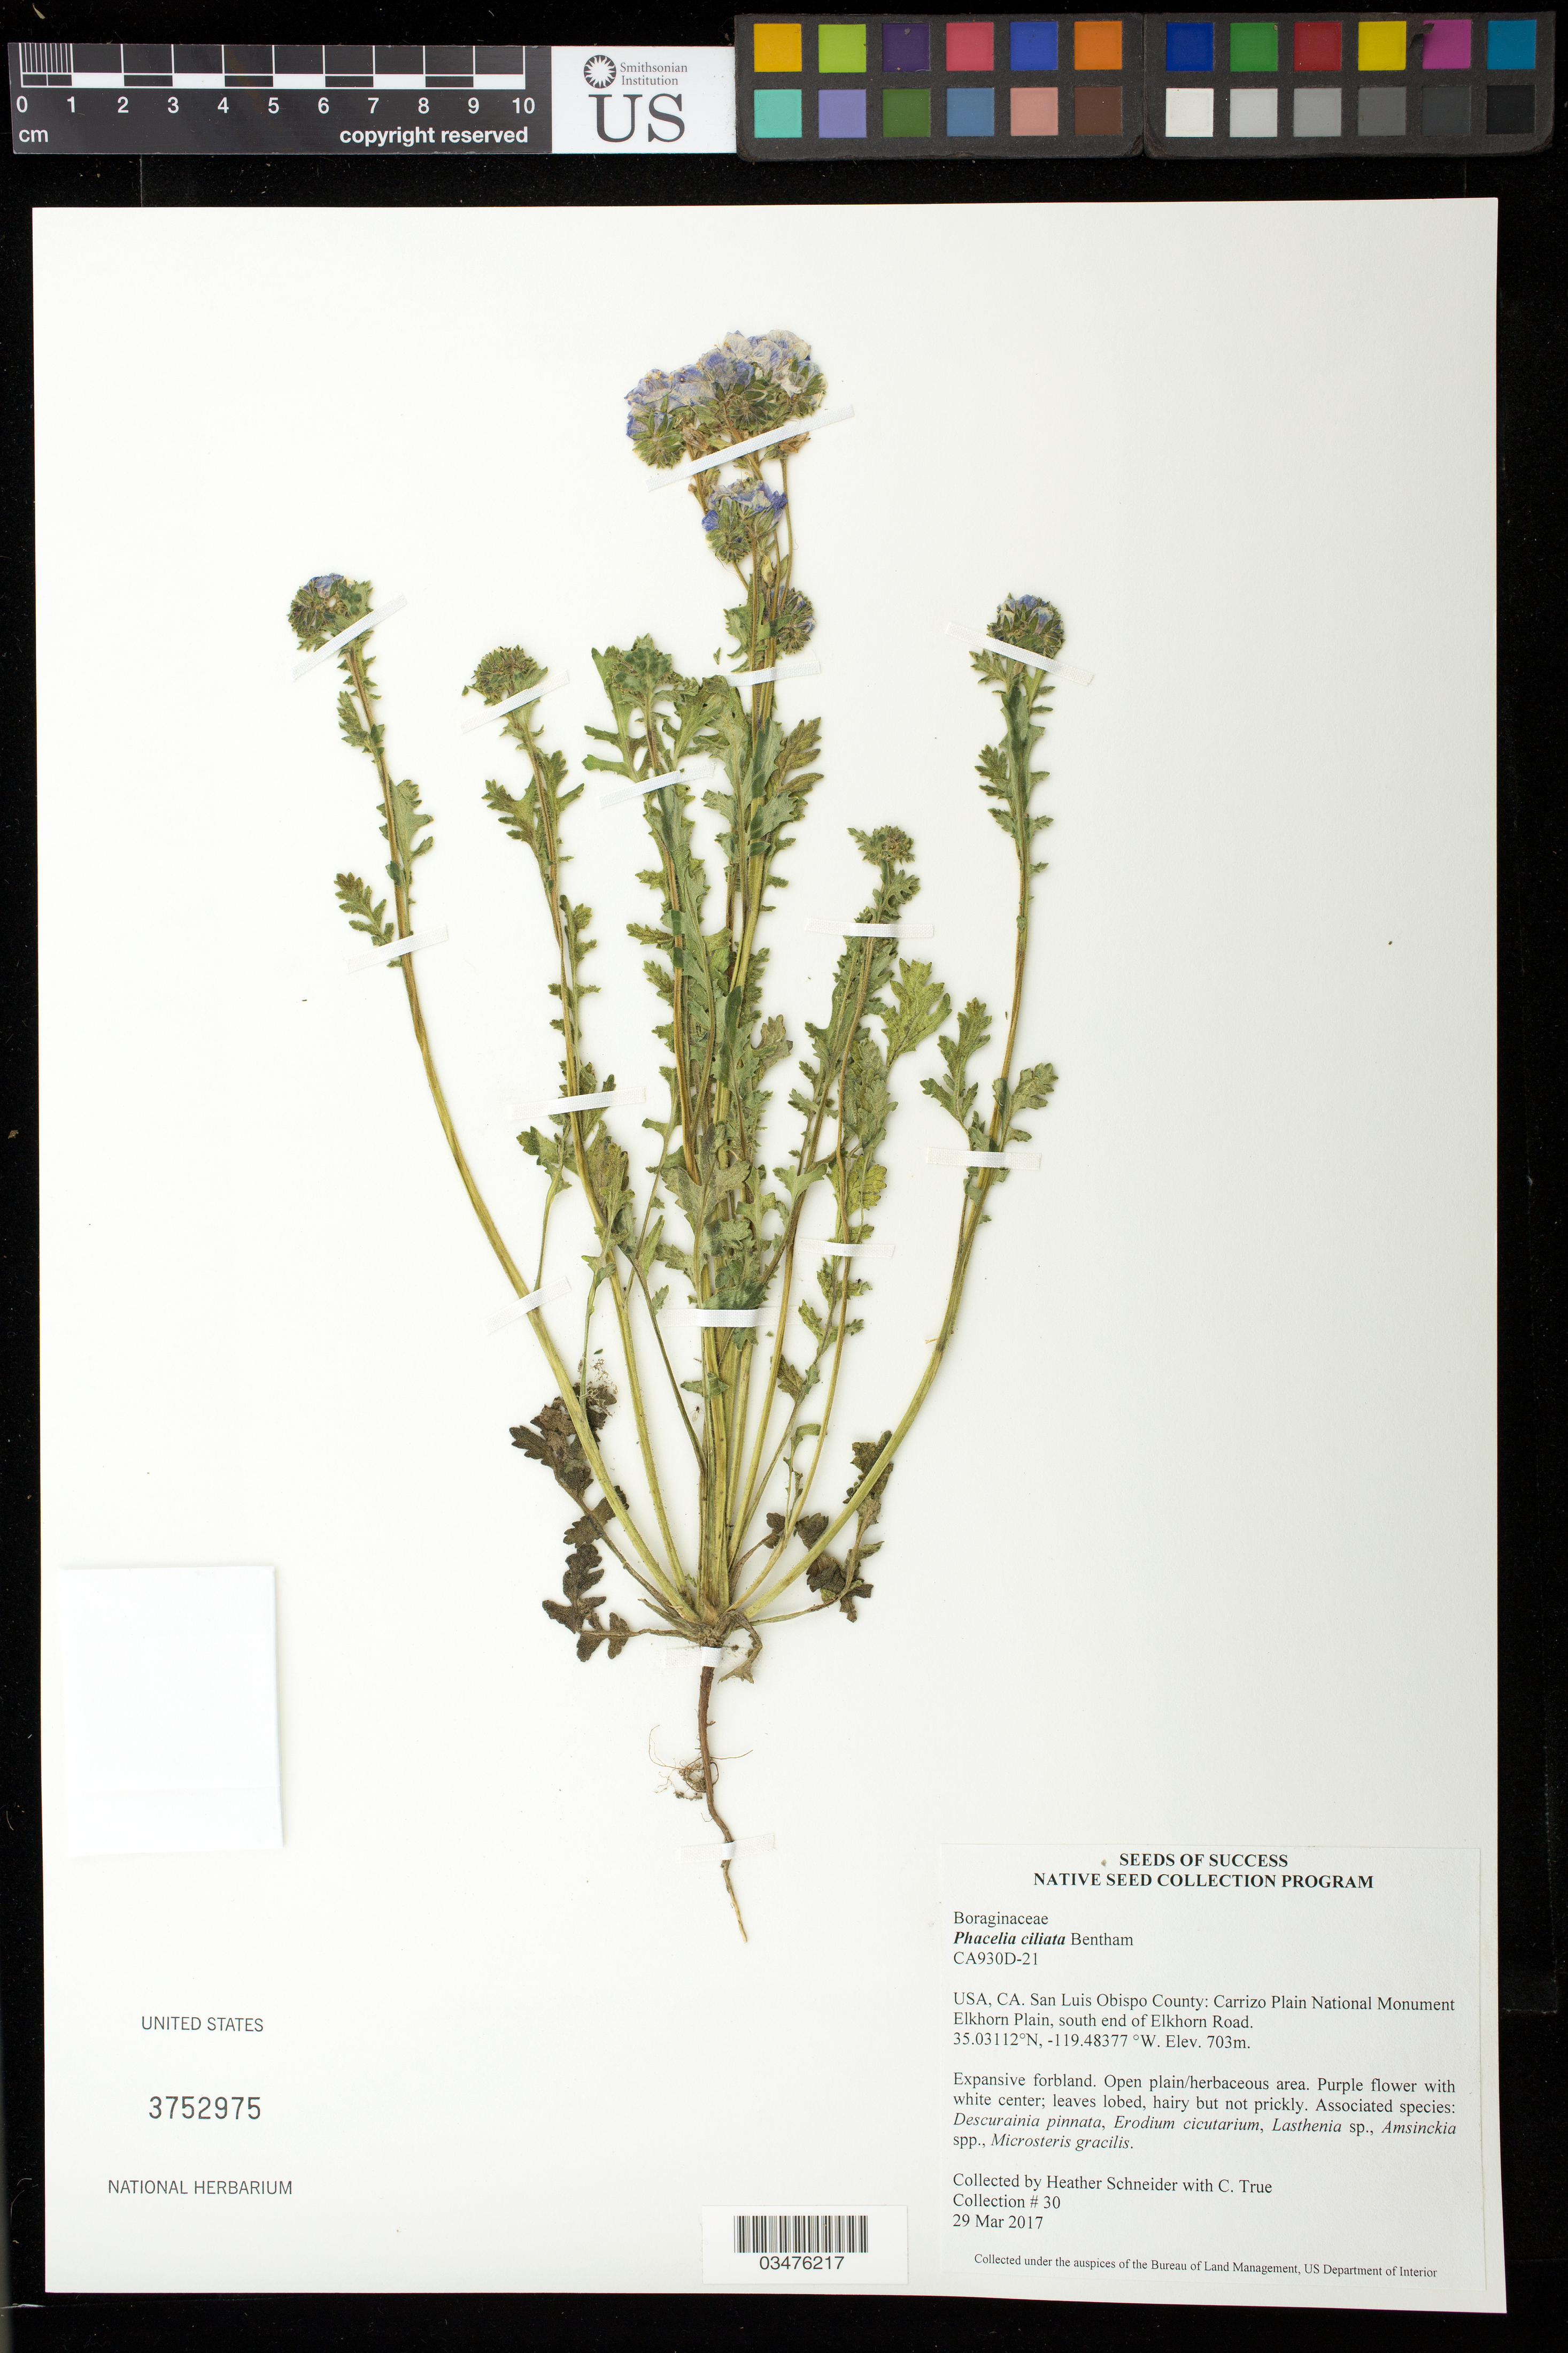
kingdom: Plantae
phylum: Tracheophyta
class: Magnoliopsida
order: Boraginales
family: Hydrophyllaceae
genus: Phacelia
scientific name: Phacelia ciliata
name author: Benth.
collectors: H. Schneider & C. True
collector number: CA930D-21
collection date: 2017-03-29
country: United States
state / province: California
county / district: San Luis Obispo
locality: Carrizo Plain National Monument, Elkhorn Plain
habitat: open plain, expansive forbland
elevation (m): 703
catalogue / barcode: US 3752975